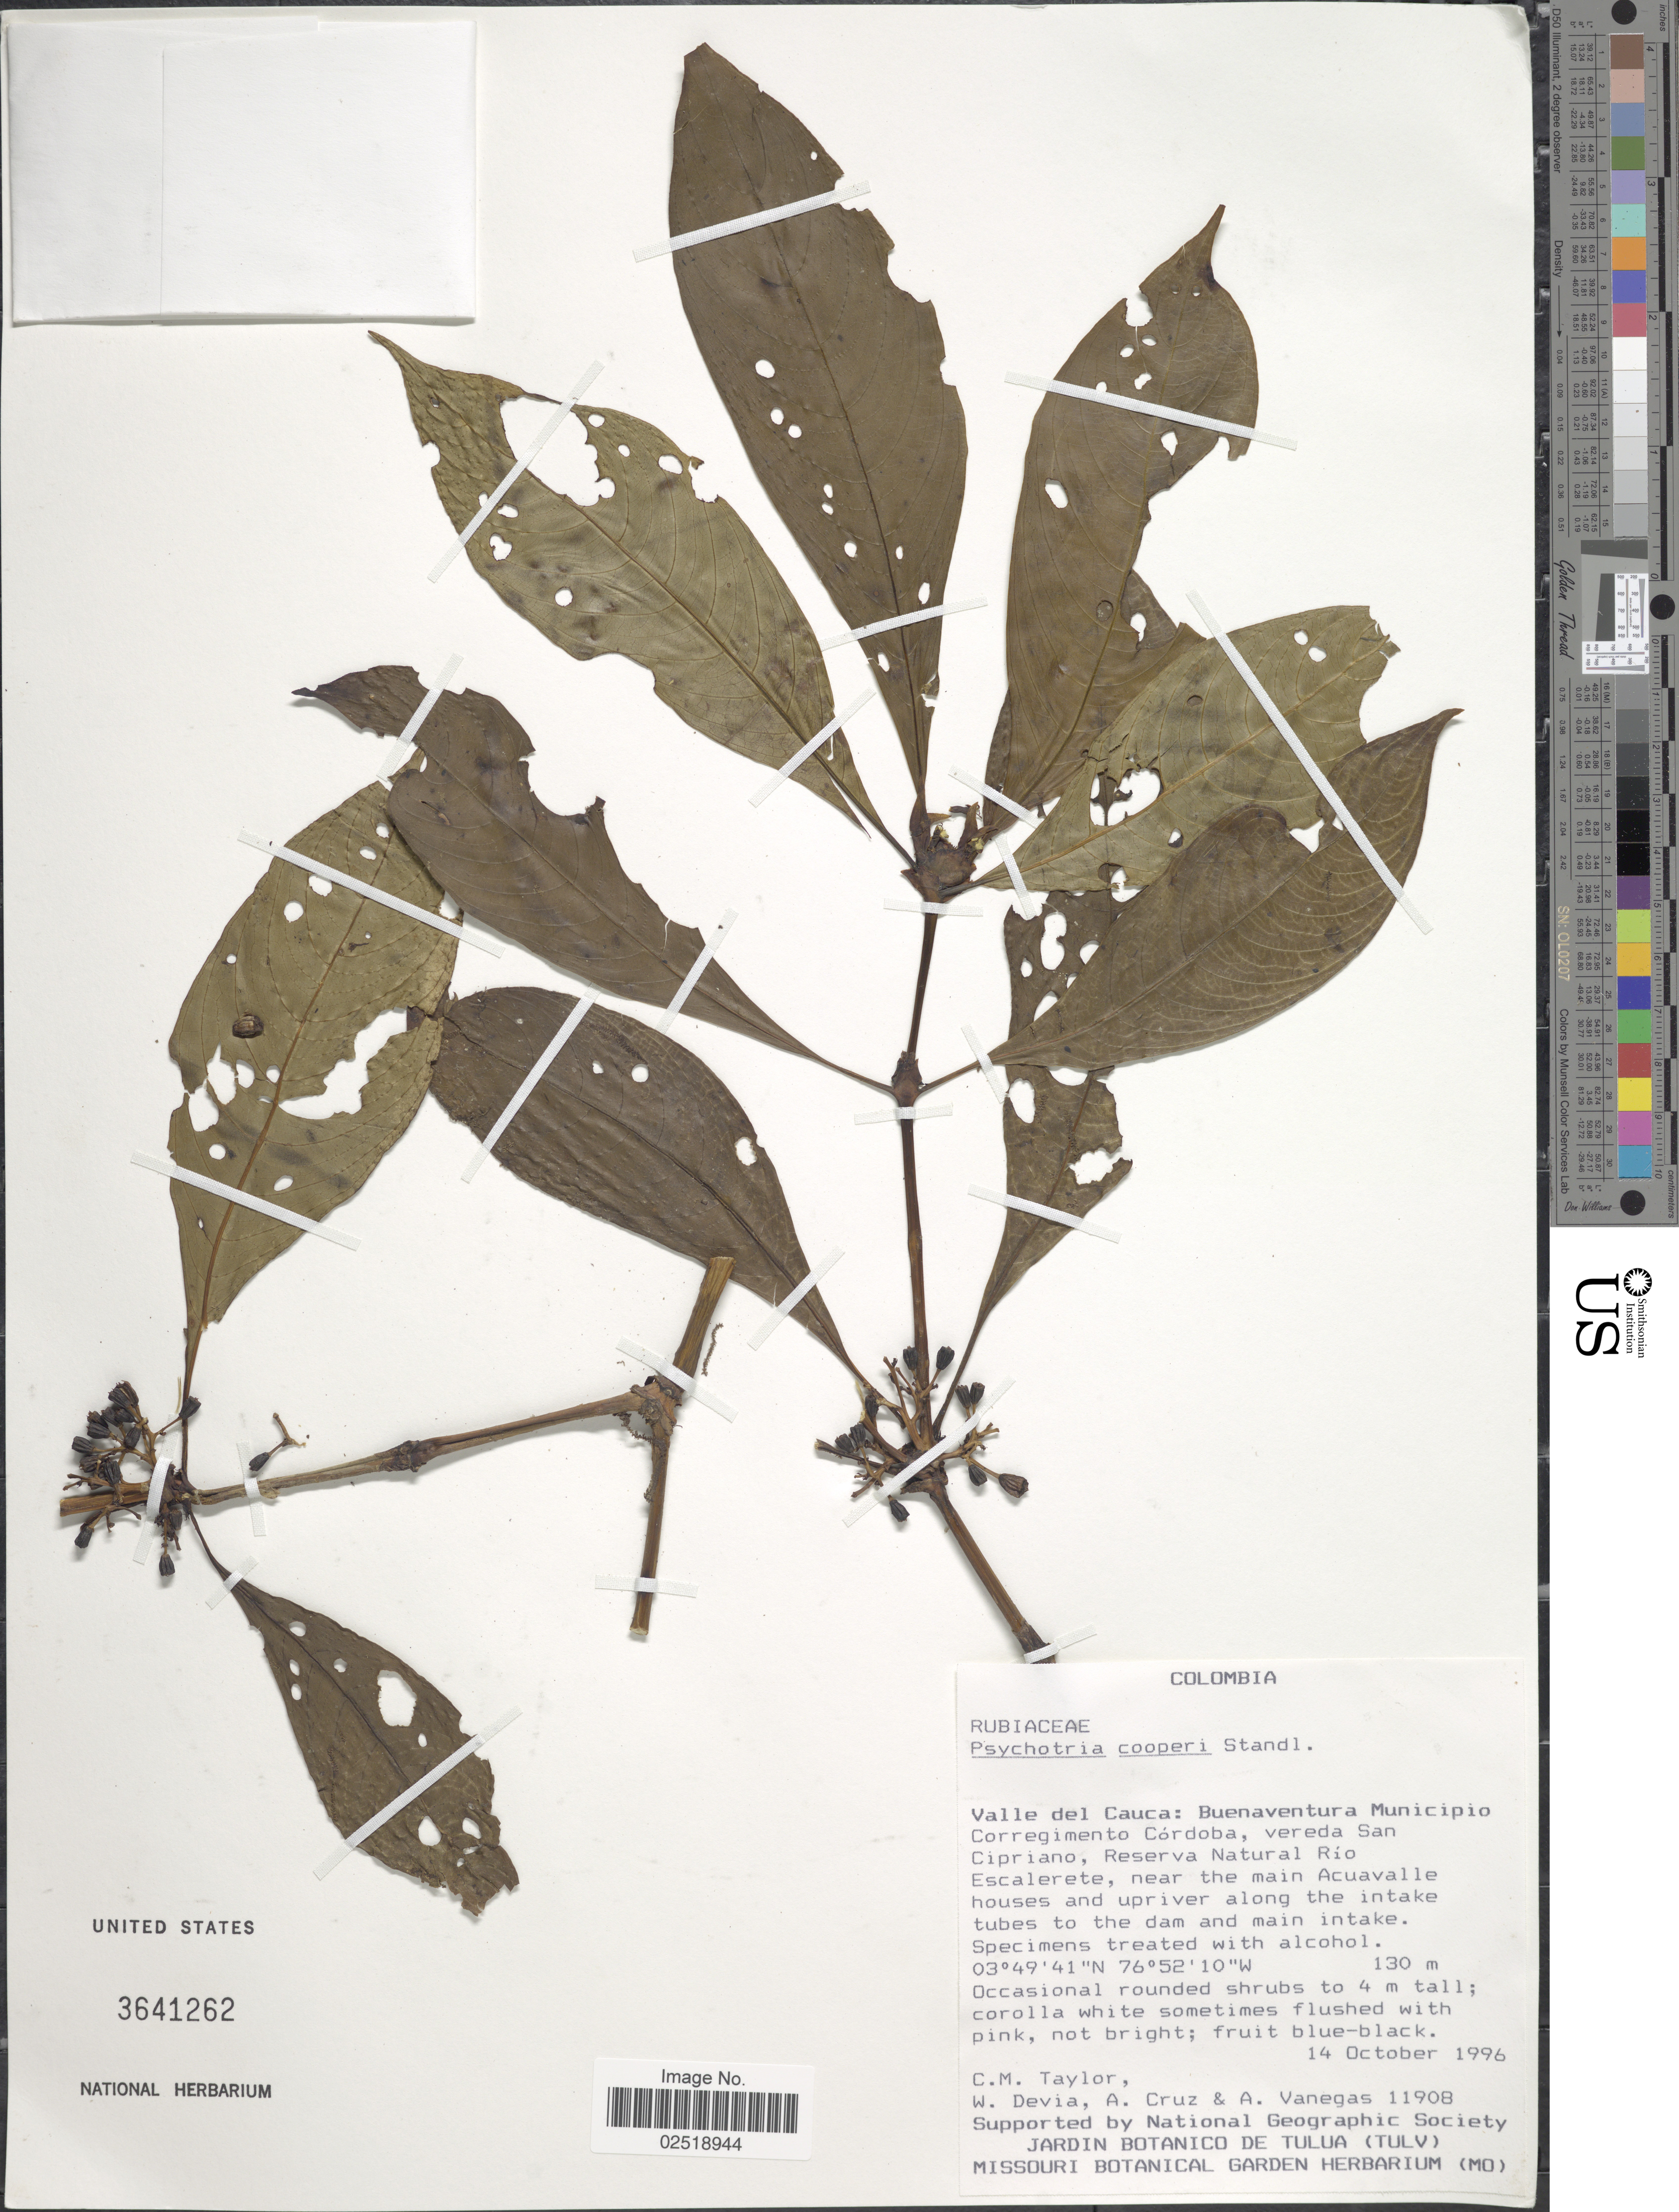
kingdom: Plantae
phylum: Tracheophyta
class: Magnoliopsida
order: Gentianales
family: Rubiaceae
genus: Psychotria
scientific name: Psychotria cooperi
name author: Standl.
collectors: C. M. Taylor, W. Devia, A. Cruz & A. Vanegas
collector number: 11908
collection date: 1996-10-14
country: Colombia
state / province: Valle del Cauca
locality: Buenaventura Municipio, Corregimento Córdoba, vereda San Cipriano, Reserva Natural Río Escalerete, near the main Acuavalle houses and upriver along the intake tubes to the dam and main intake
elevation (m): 130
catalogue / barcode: US 3641262